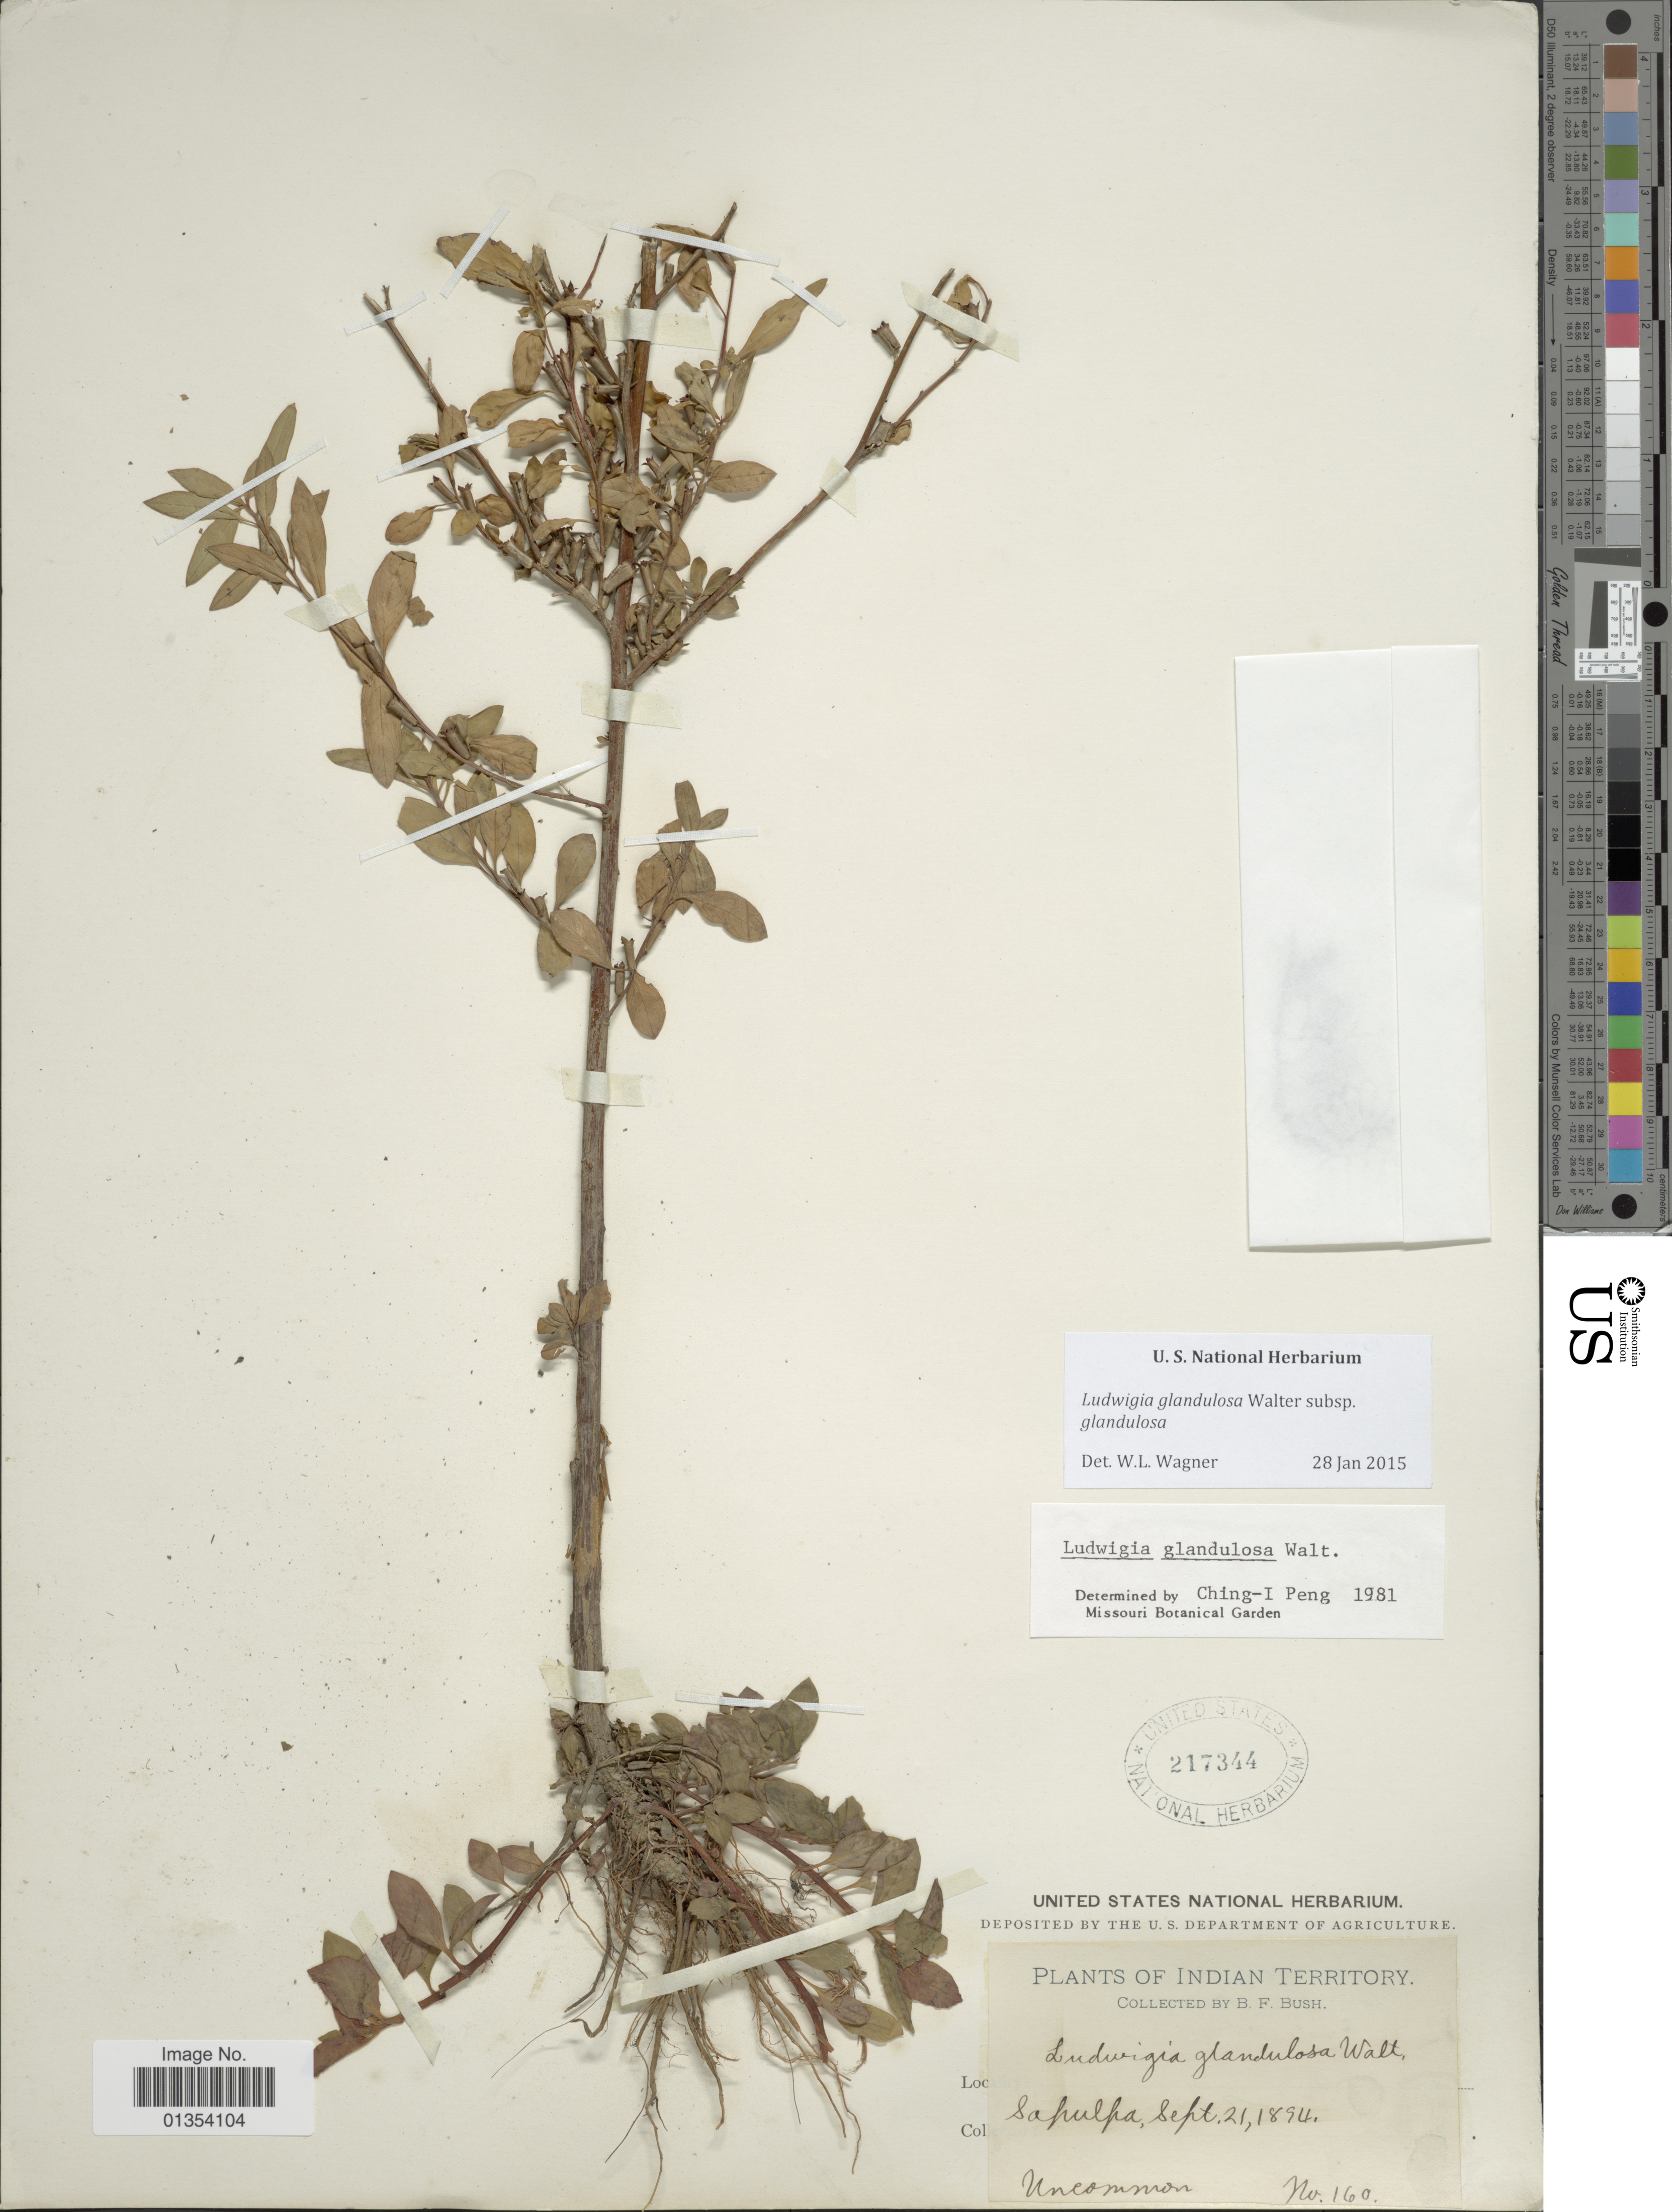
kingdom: Plantae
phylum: Tracheophyta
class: Magnoliopsida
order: Myrtales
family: Onagraceae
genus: Ludwigia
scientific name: Ludwigia glandulosa subsp. glandulosa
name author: Walter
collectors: B. F. Bush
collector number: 160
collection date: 1894-09-21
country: United States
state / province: Oklahoma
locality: IndianTerritory, Sapulpa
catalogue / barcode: US 217344